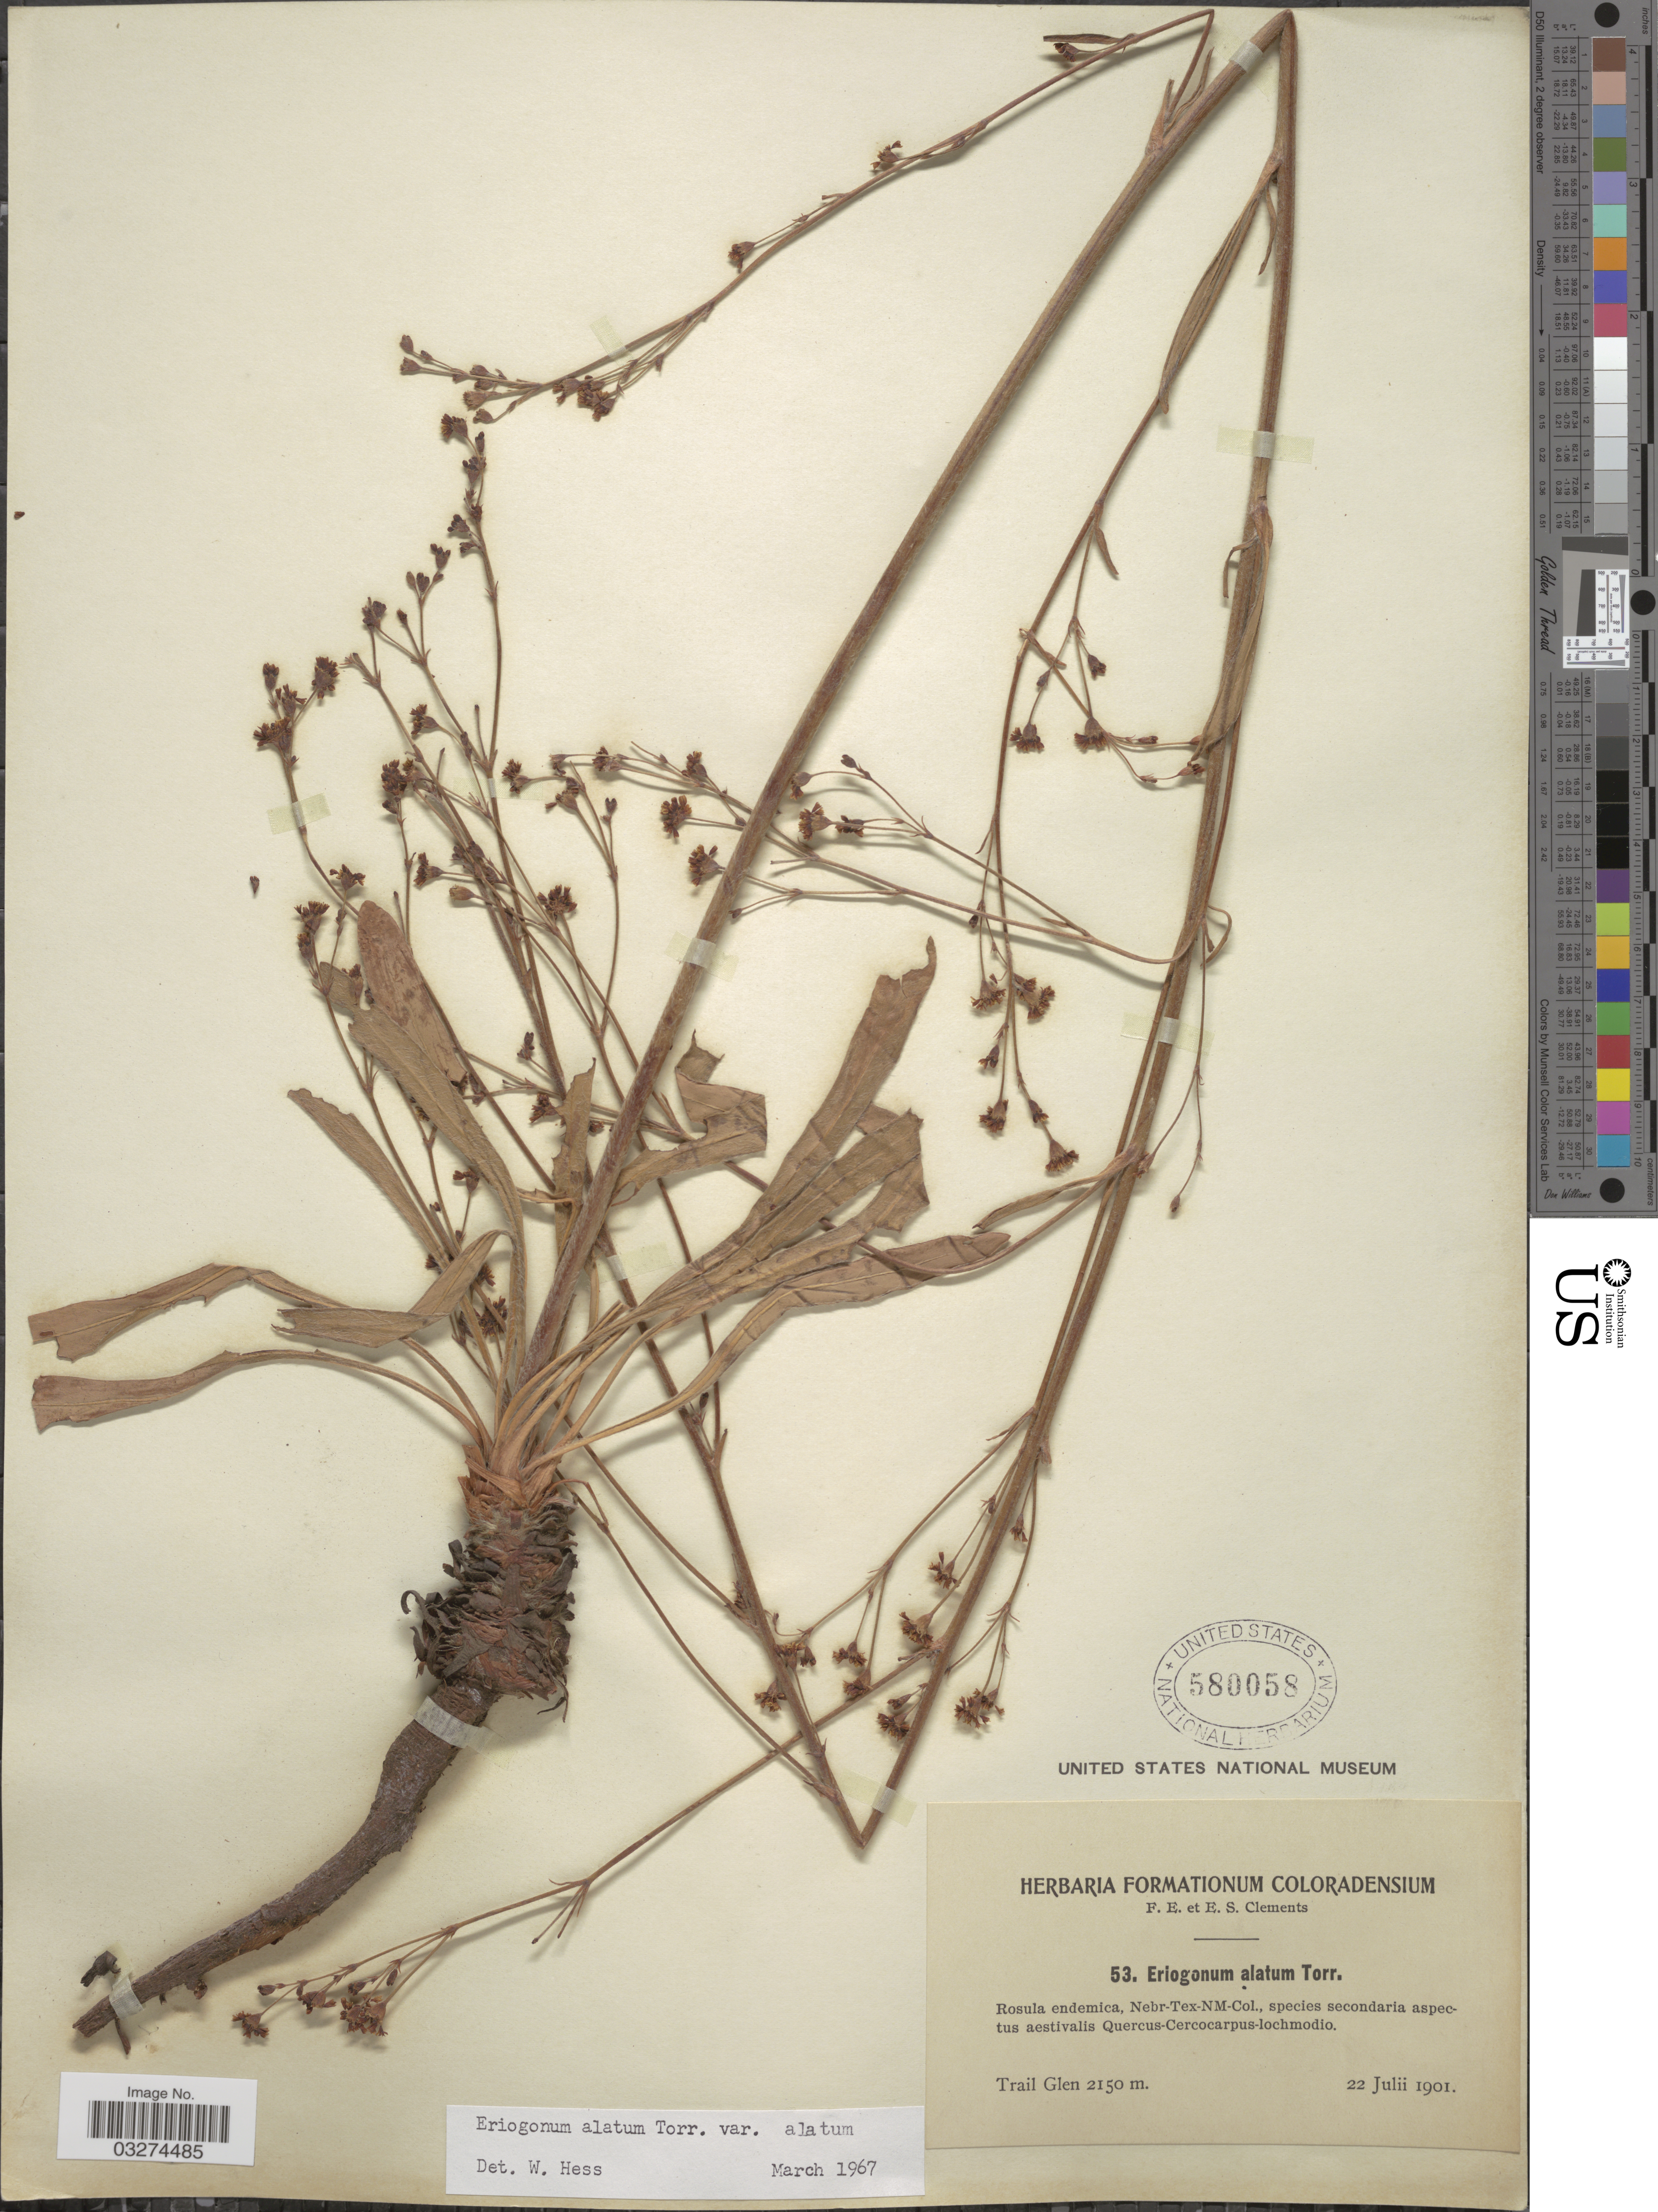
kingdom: Plantae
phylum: Tracheophyta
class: Magnoliopsida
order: Caryophyllales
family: Polygonaceae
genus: Eriogonum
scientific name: Eriogonum alatum var. alatum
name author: Torr.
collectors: F. E. Clements & E. S. Clements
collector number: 53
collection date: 1901-07-22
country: United States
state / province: Colorado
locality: Trail Glen.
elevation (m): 2150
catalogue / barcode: US 580058